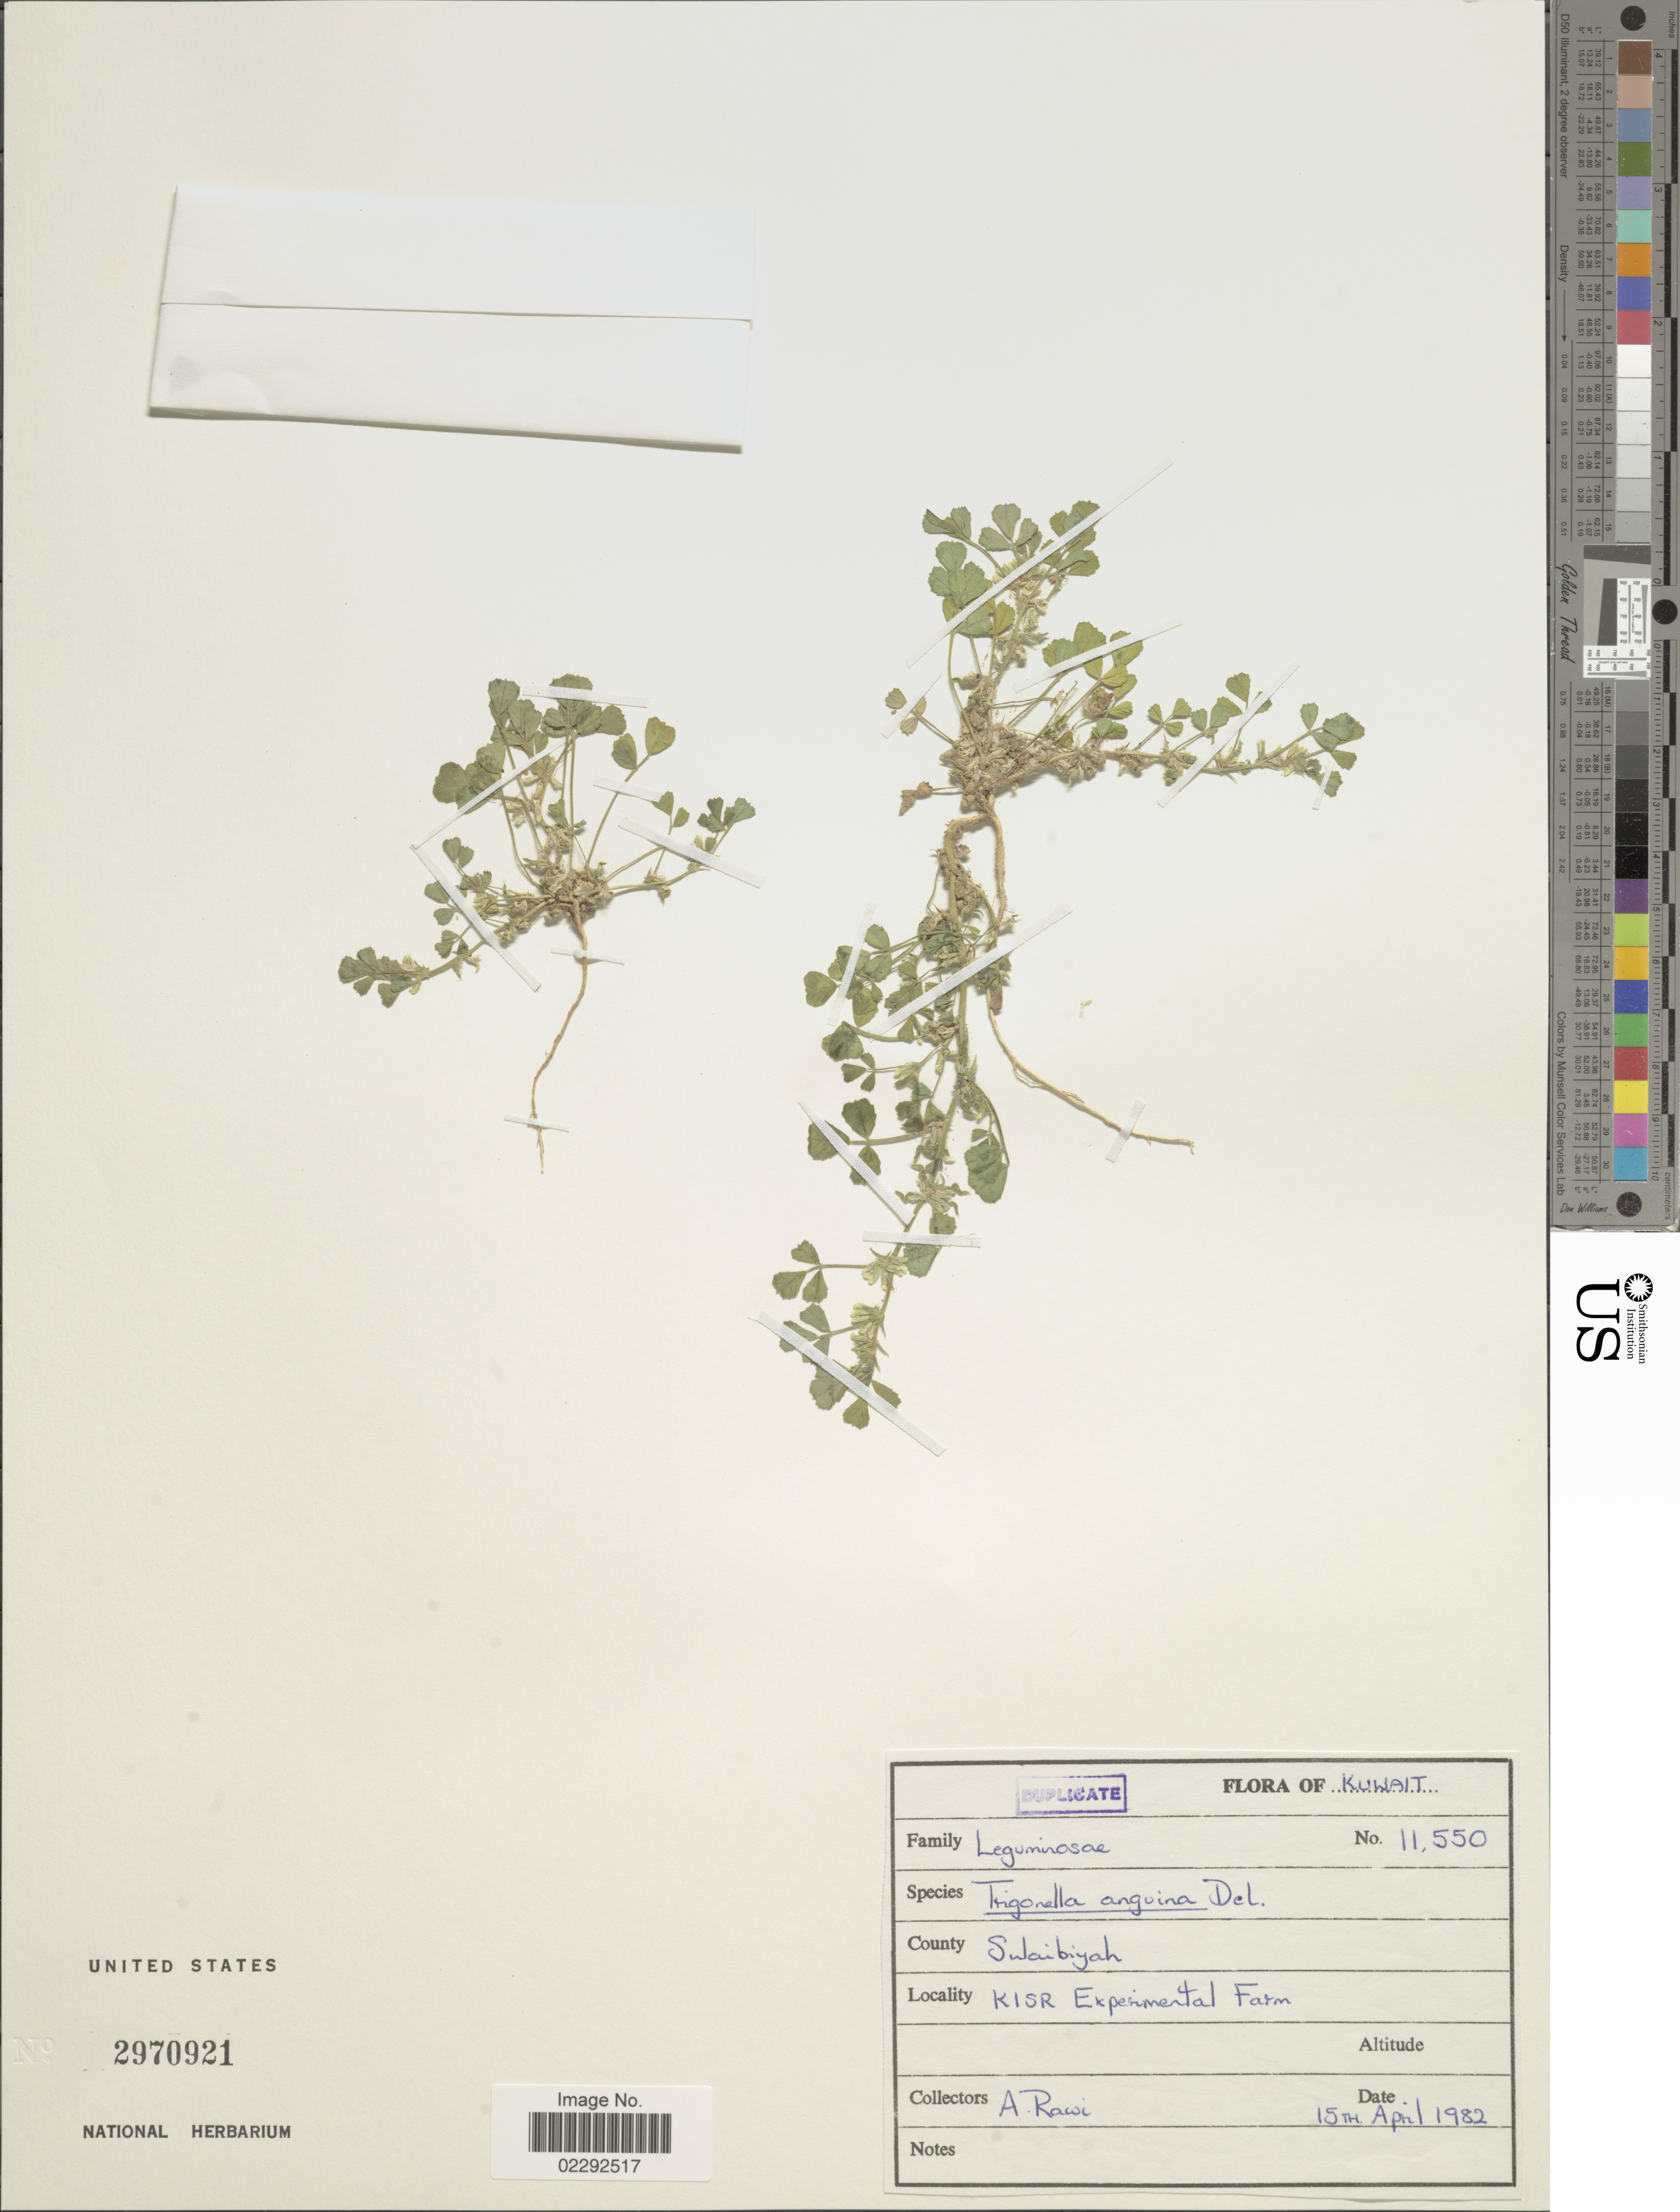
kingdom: Plantae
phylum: Tracheophyta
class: Magnoliopsida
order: Fabales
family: Fabaceae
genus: Trigonella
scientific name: Trigonella anguina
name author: Delile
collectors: A. Rawi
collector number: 11550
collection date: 1982-04-15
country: Kuwait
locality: County Sulaibiyah. KISR Experimental Farm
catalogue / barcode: US 2970921